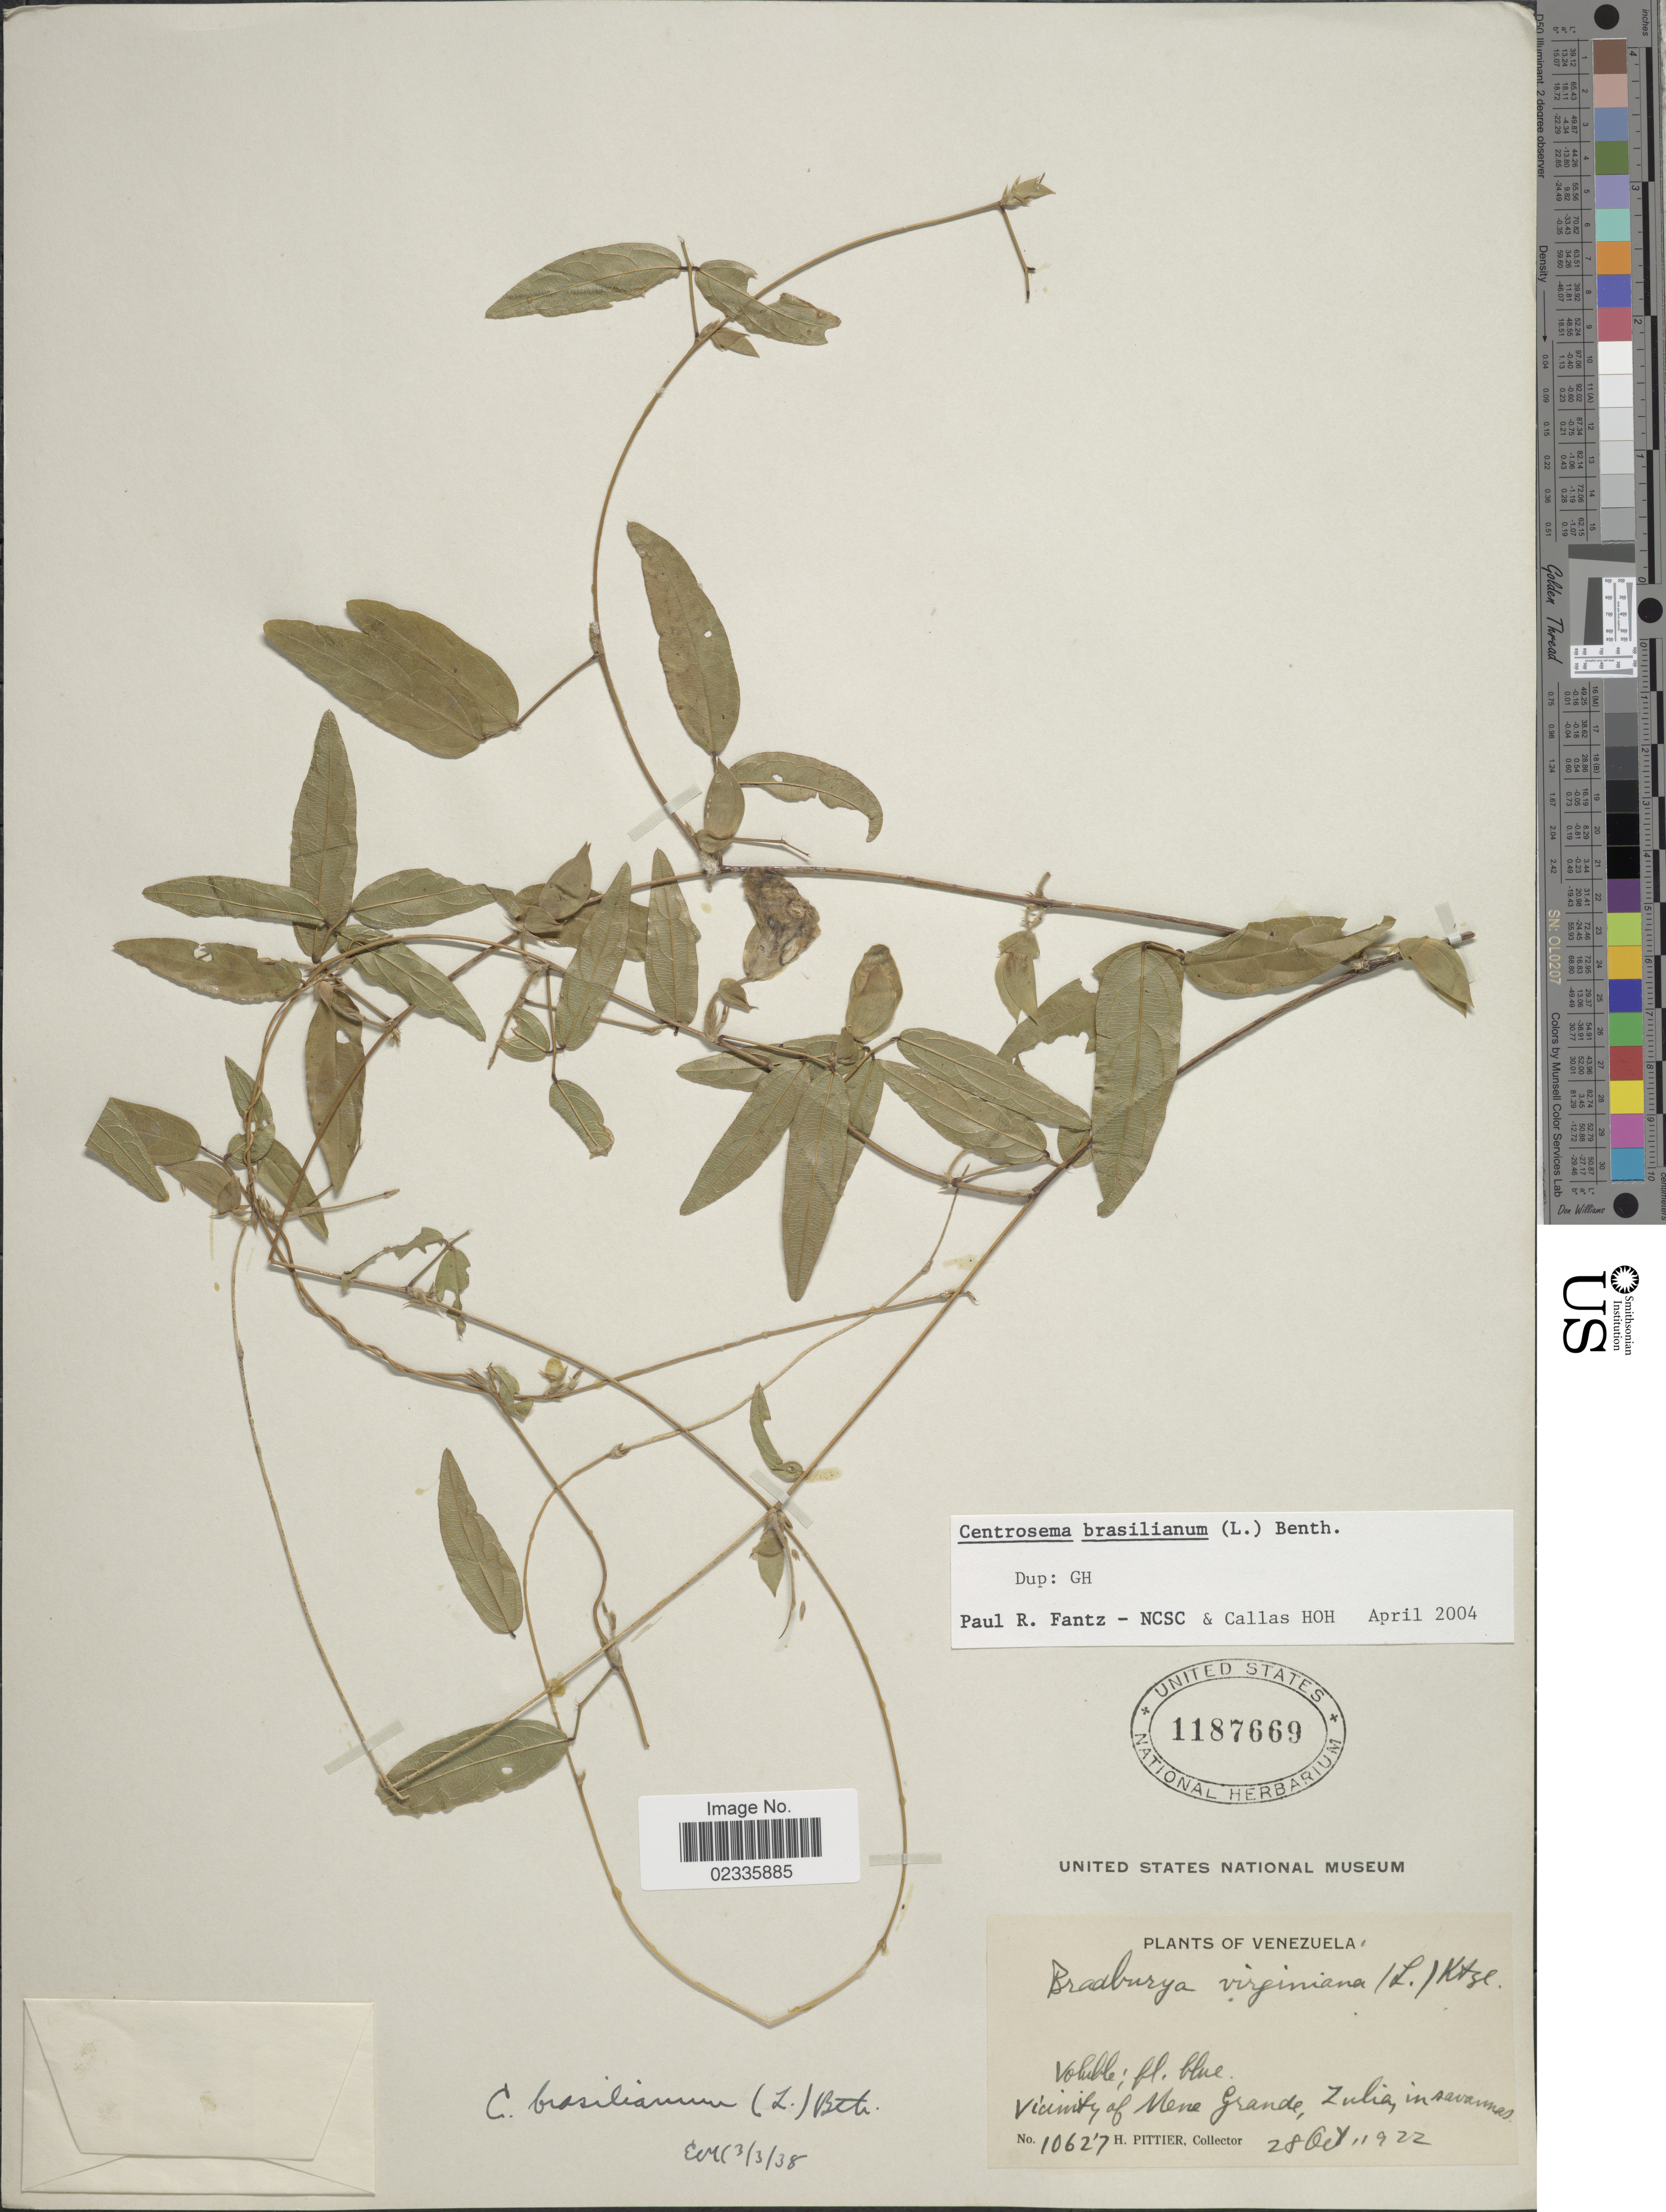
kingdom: Plantae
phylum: Tracheophyta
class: Magnoliopsida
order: Fabales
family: Fabaceae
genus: Centrosema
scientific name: Centrosema brasilianum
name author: (L.) Benth.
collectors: H. F. Pittier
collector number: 10627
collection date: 1922-10-28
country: Venezuela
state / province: Zulia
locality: Vicinity of Mene Grande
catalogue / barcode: US 1187669